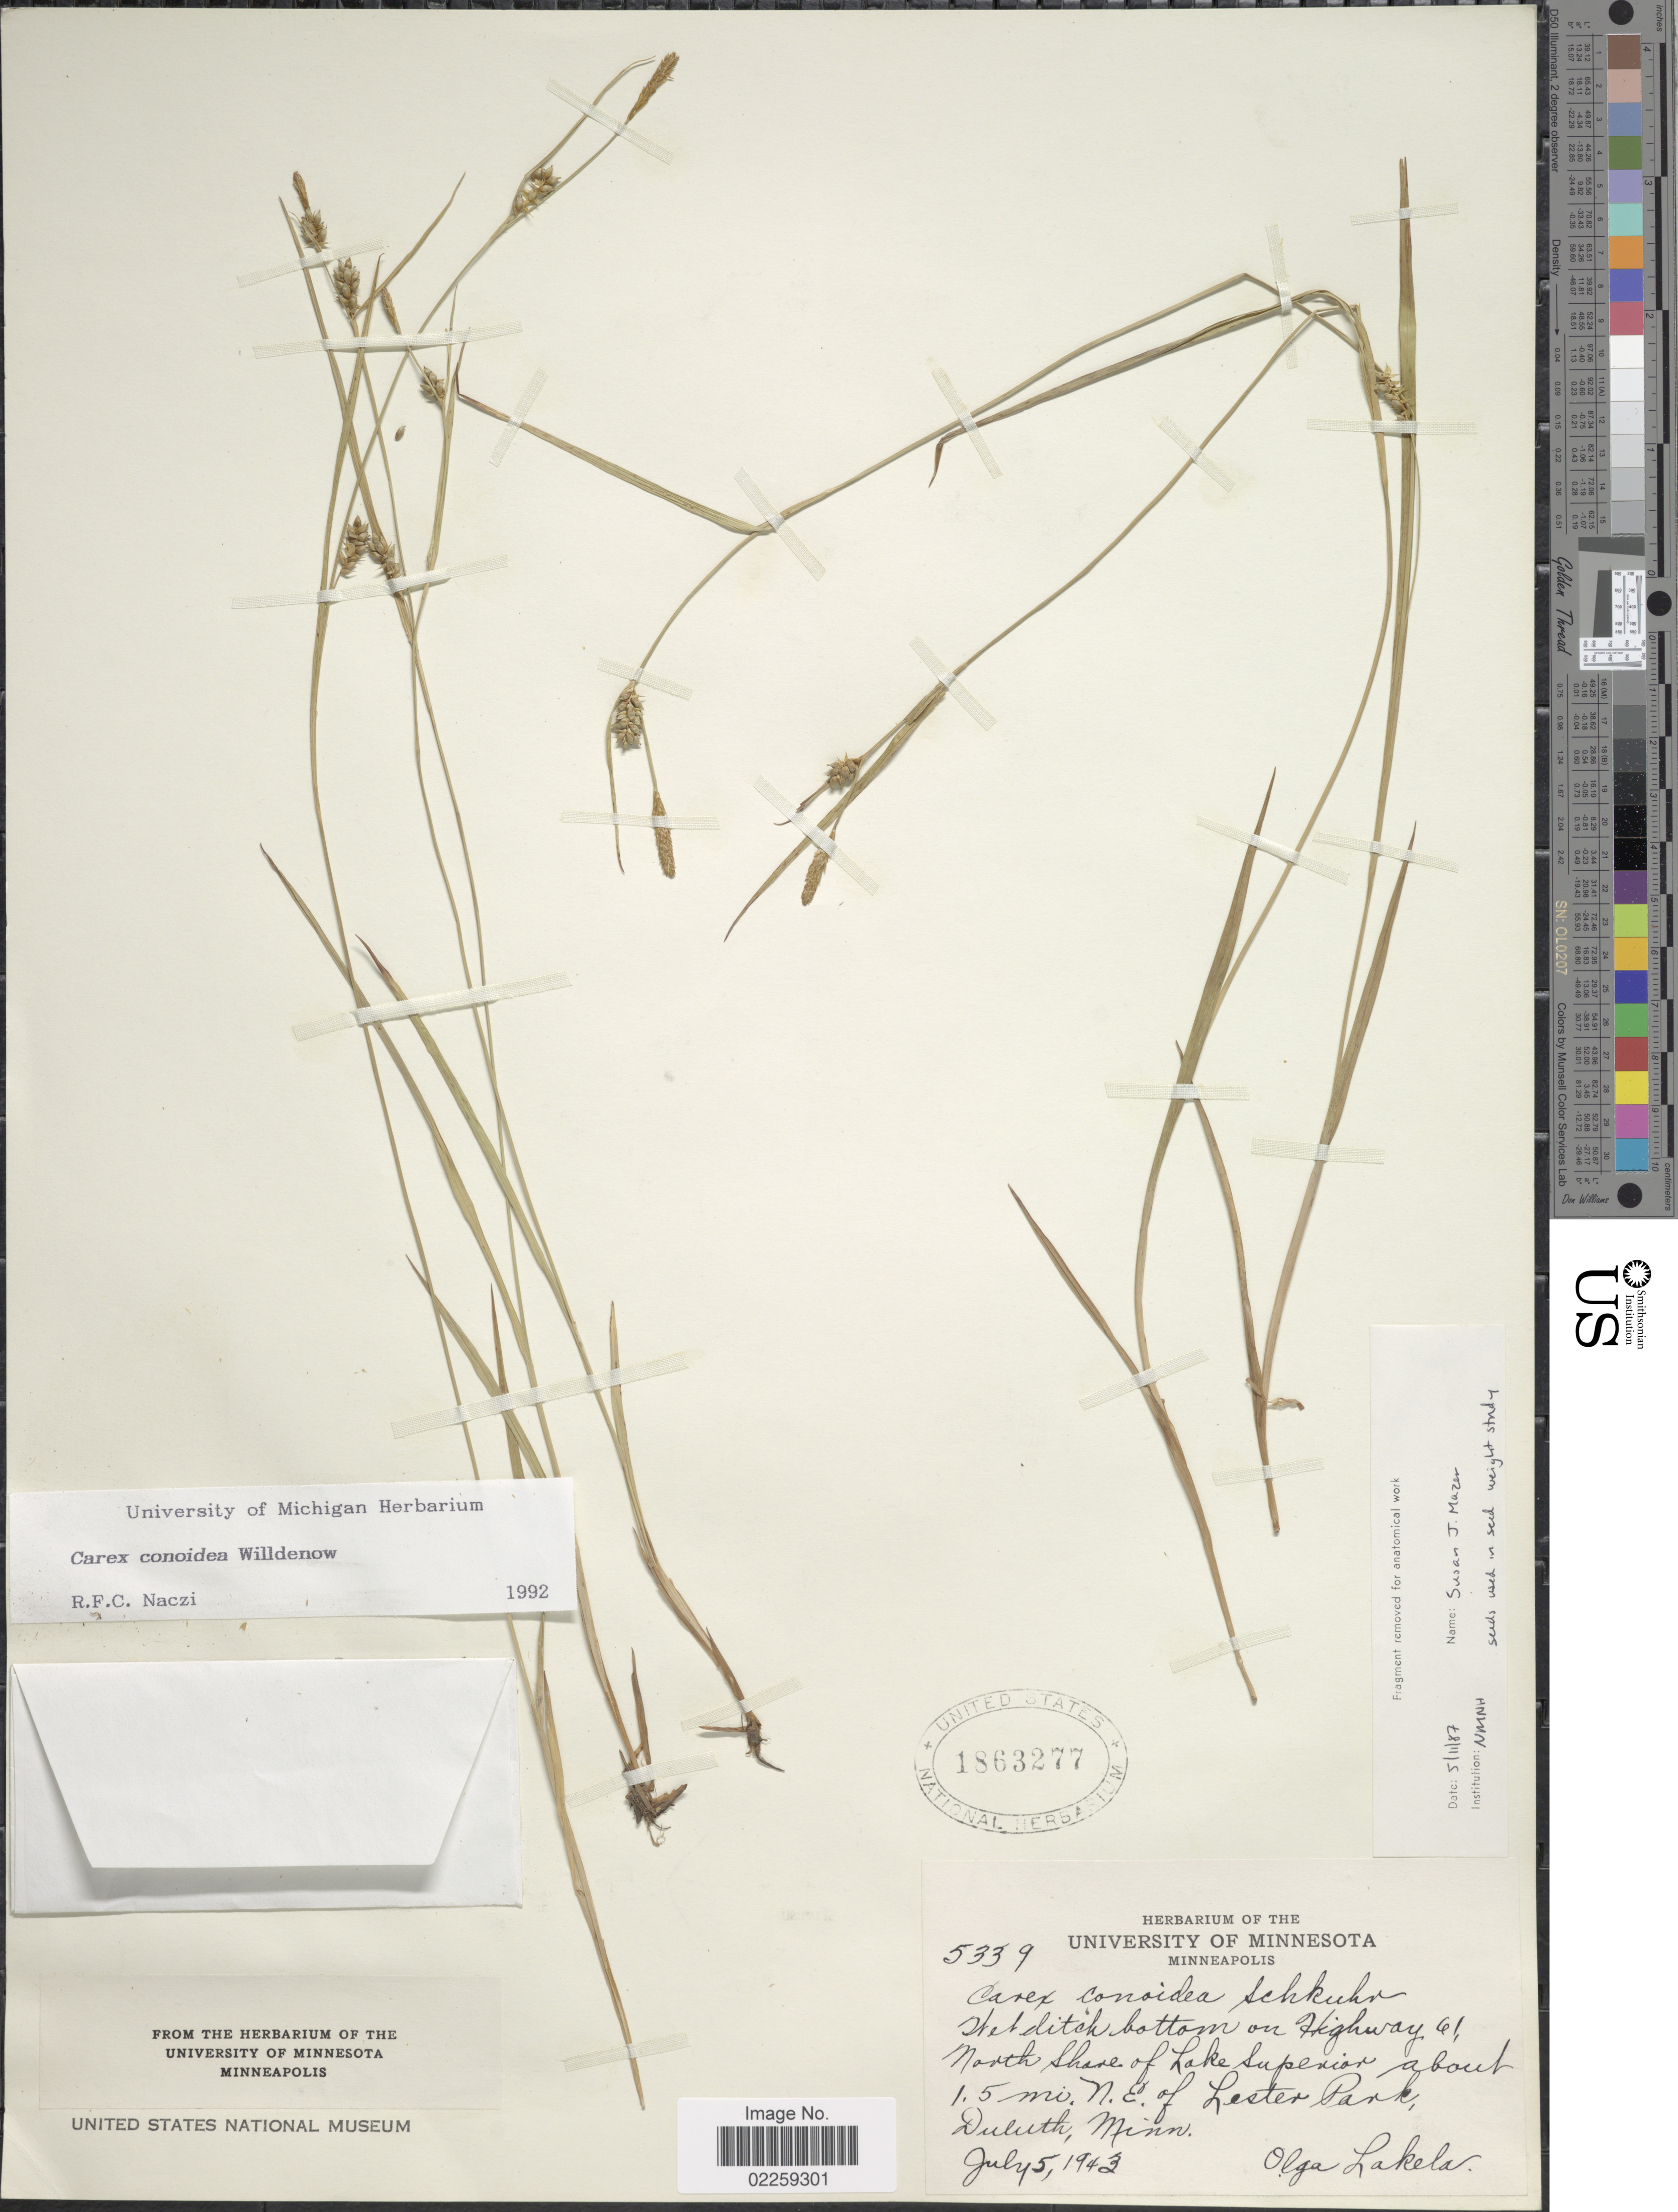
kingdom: Plantae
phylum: Tracheophyta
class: Liliopsida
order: Poales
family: Cyperaceae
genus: Carex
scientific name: Carex conoidea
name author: Willd.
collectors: O. K. Lakela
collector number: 5339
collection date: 1943-07-05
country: United States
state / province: Minnesota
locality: Bottom on Highway 61, North Shore of Lake Superior about 1.5 mi N. E. of Lester Park, Daluth Minn.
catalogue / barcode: US 1863277